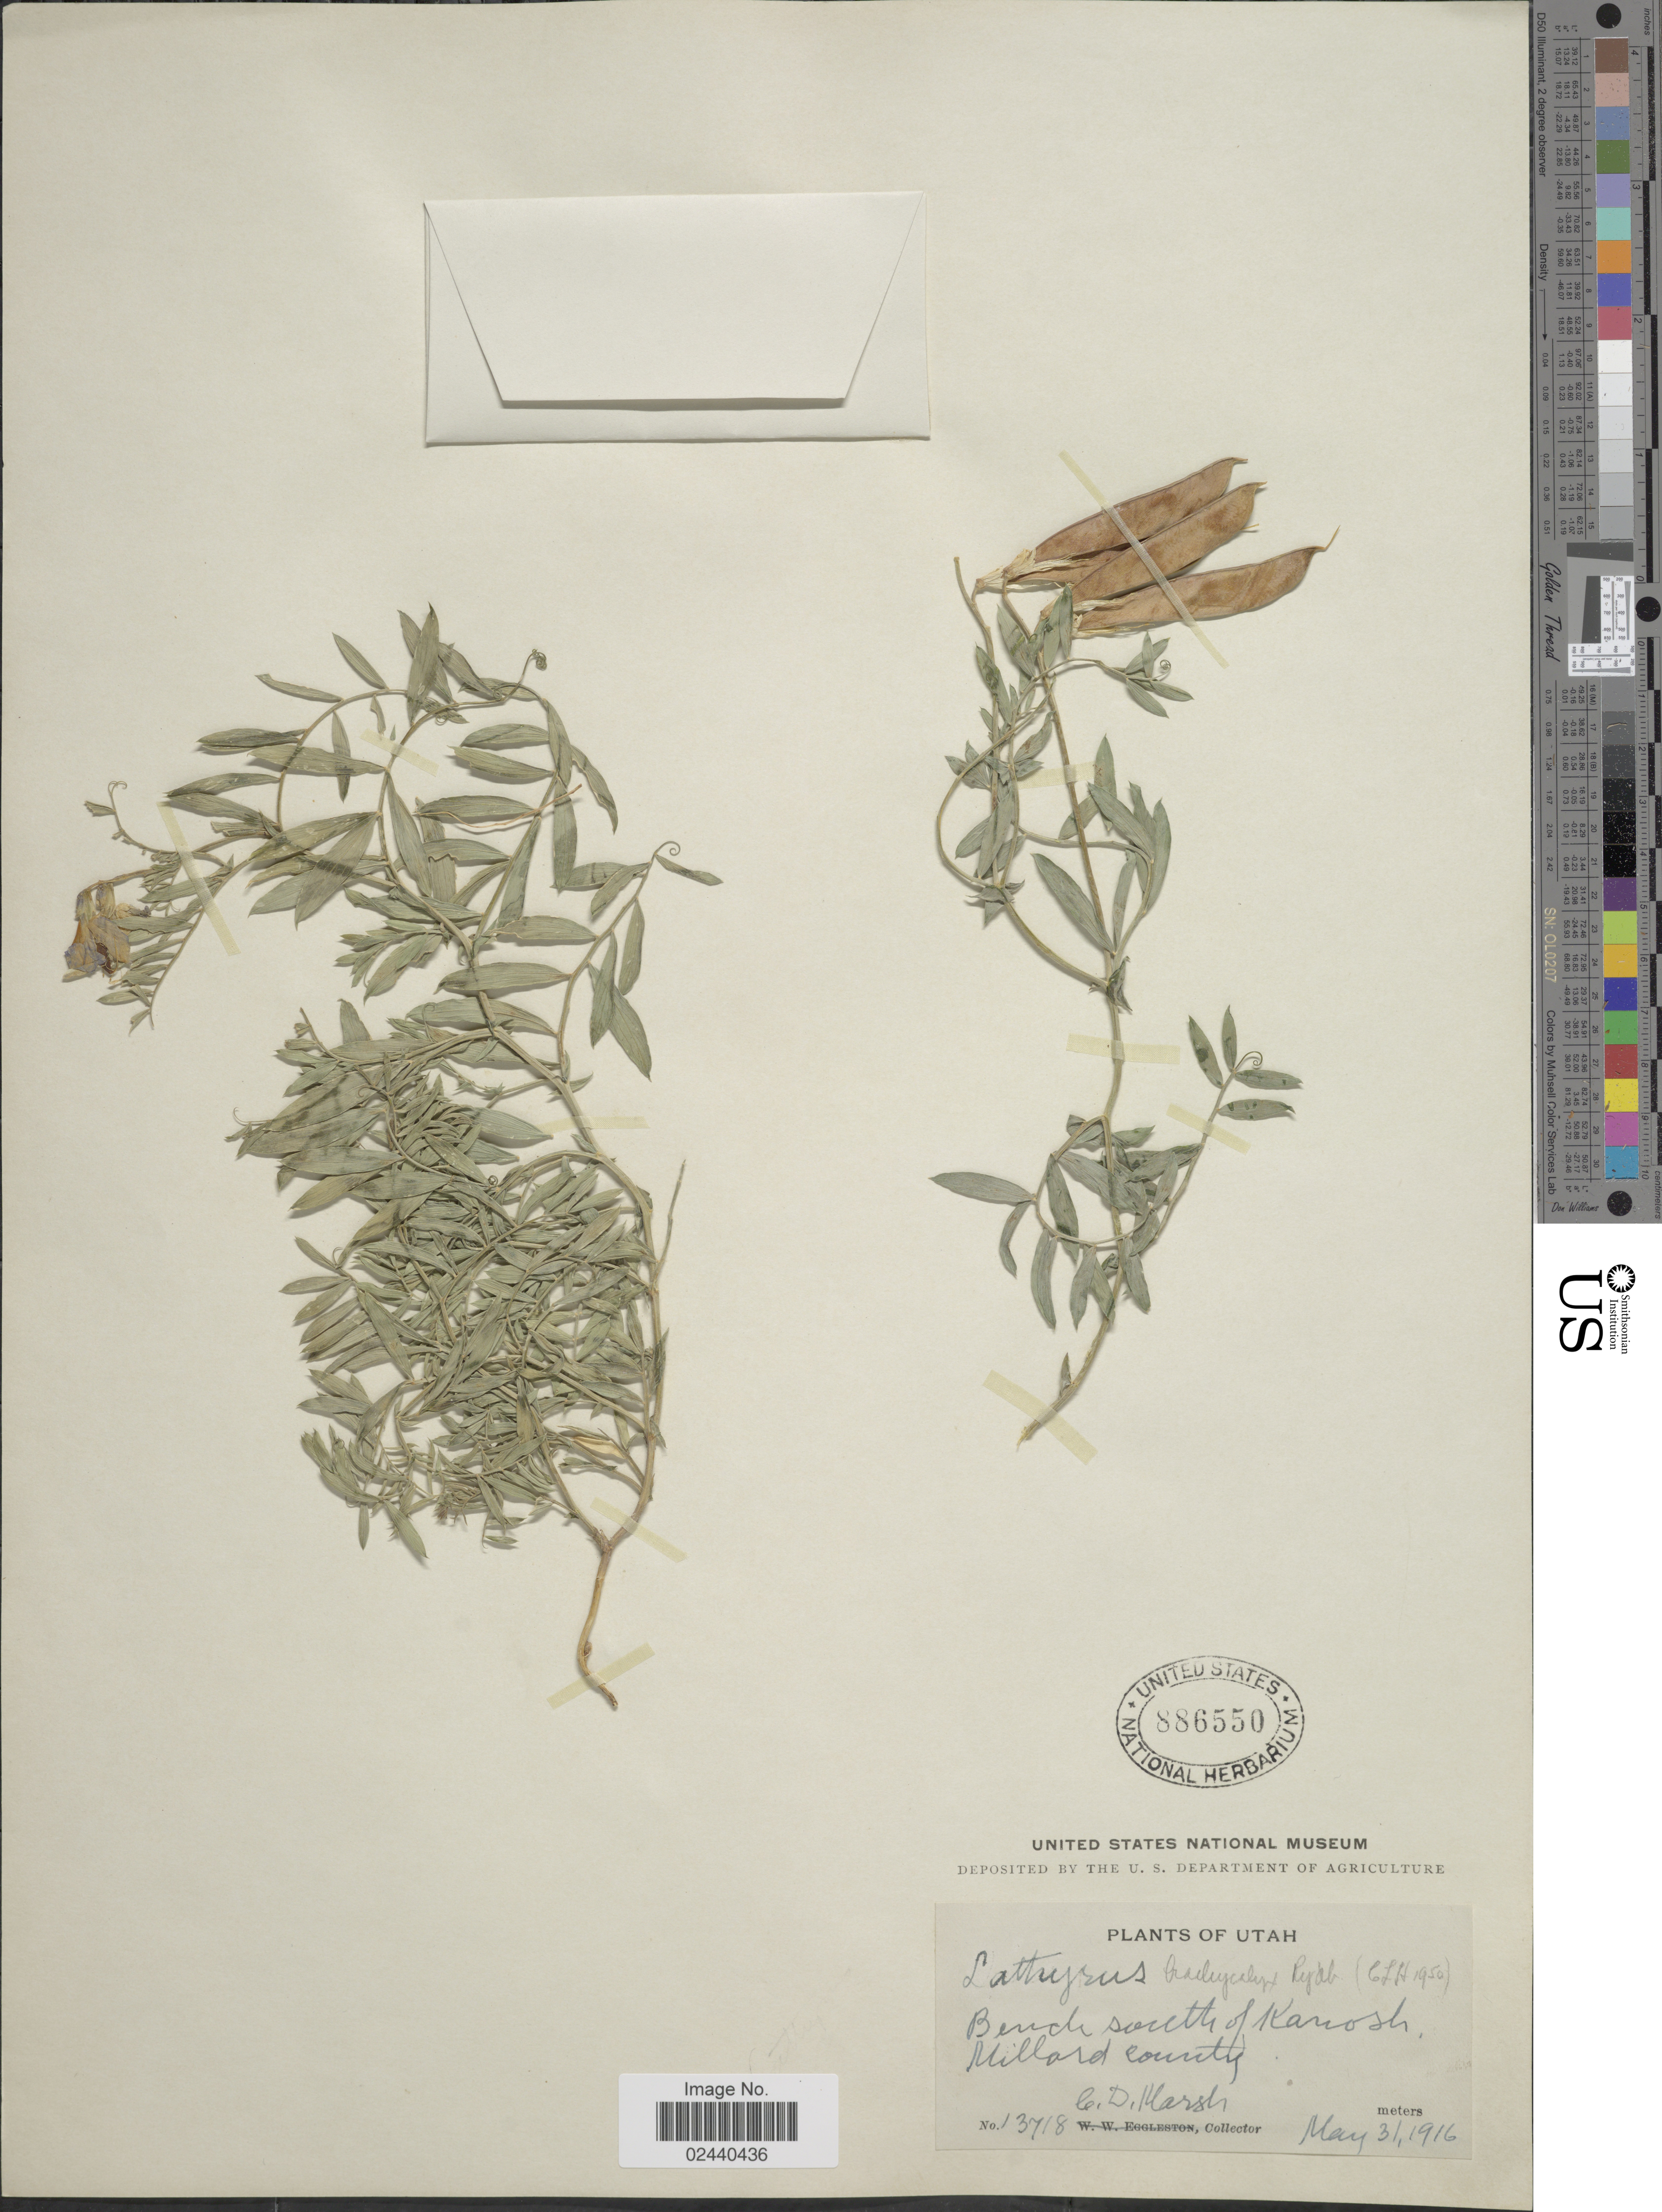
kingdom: Plantae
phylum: Tracheophyta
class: Magnoliopsida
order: Fabales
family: Fabaceae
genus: Lathyrus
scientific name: Lathyrus brachycalyx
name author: Rydb.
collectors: C. D. Marsh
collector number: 13718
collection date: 1916-05-31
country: United States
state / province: Utah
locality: Bench south of Kanosh, Millard county.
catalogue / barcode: US 886550